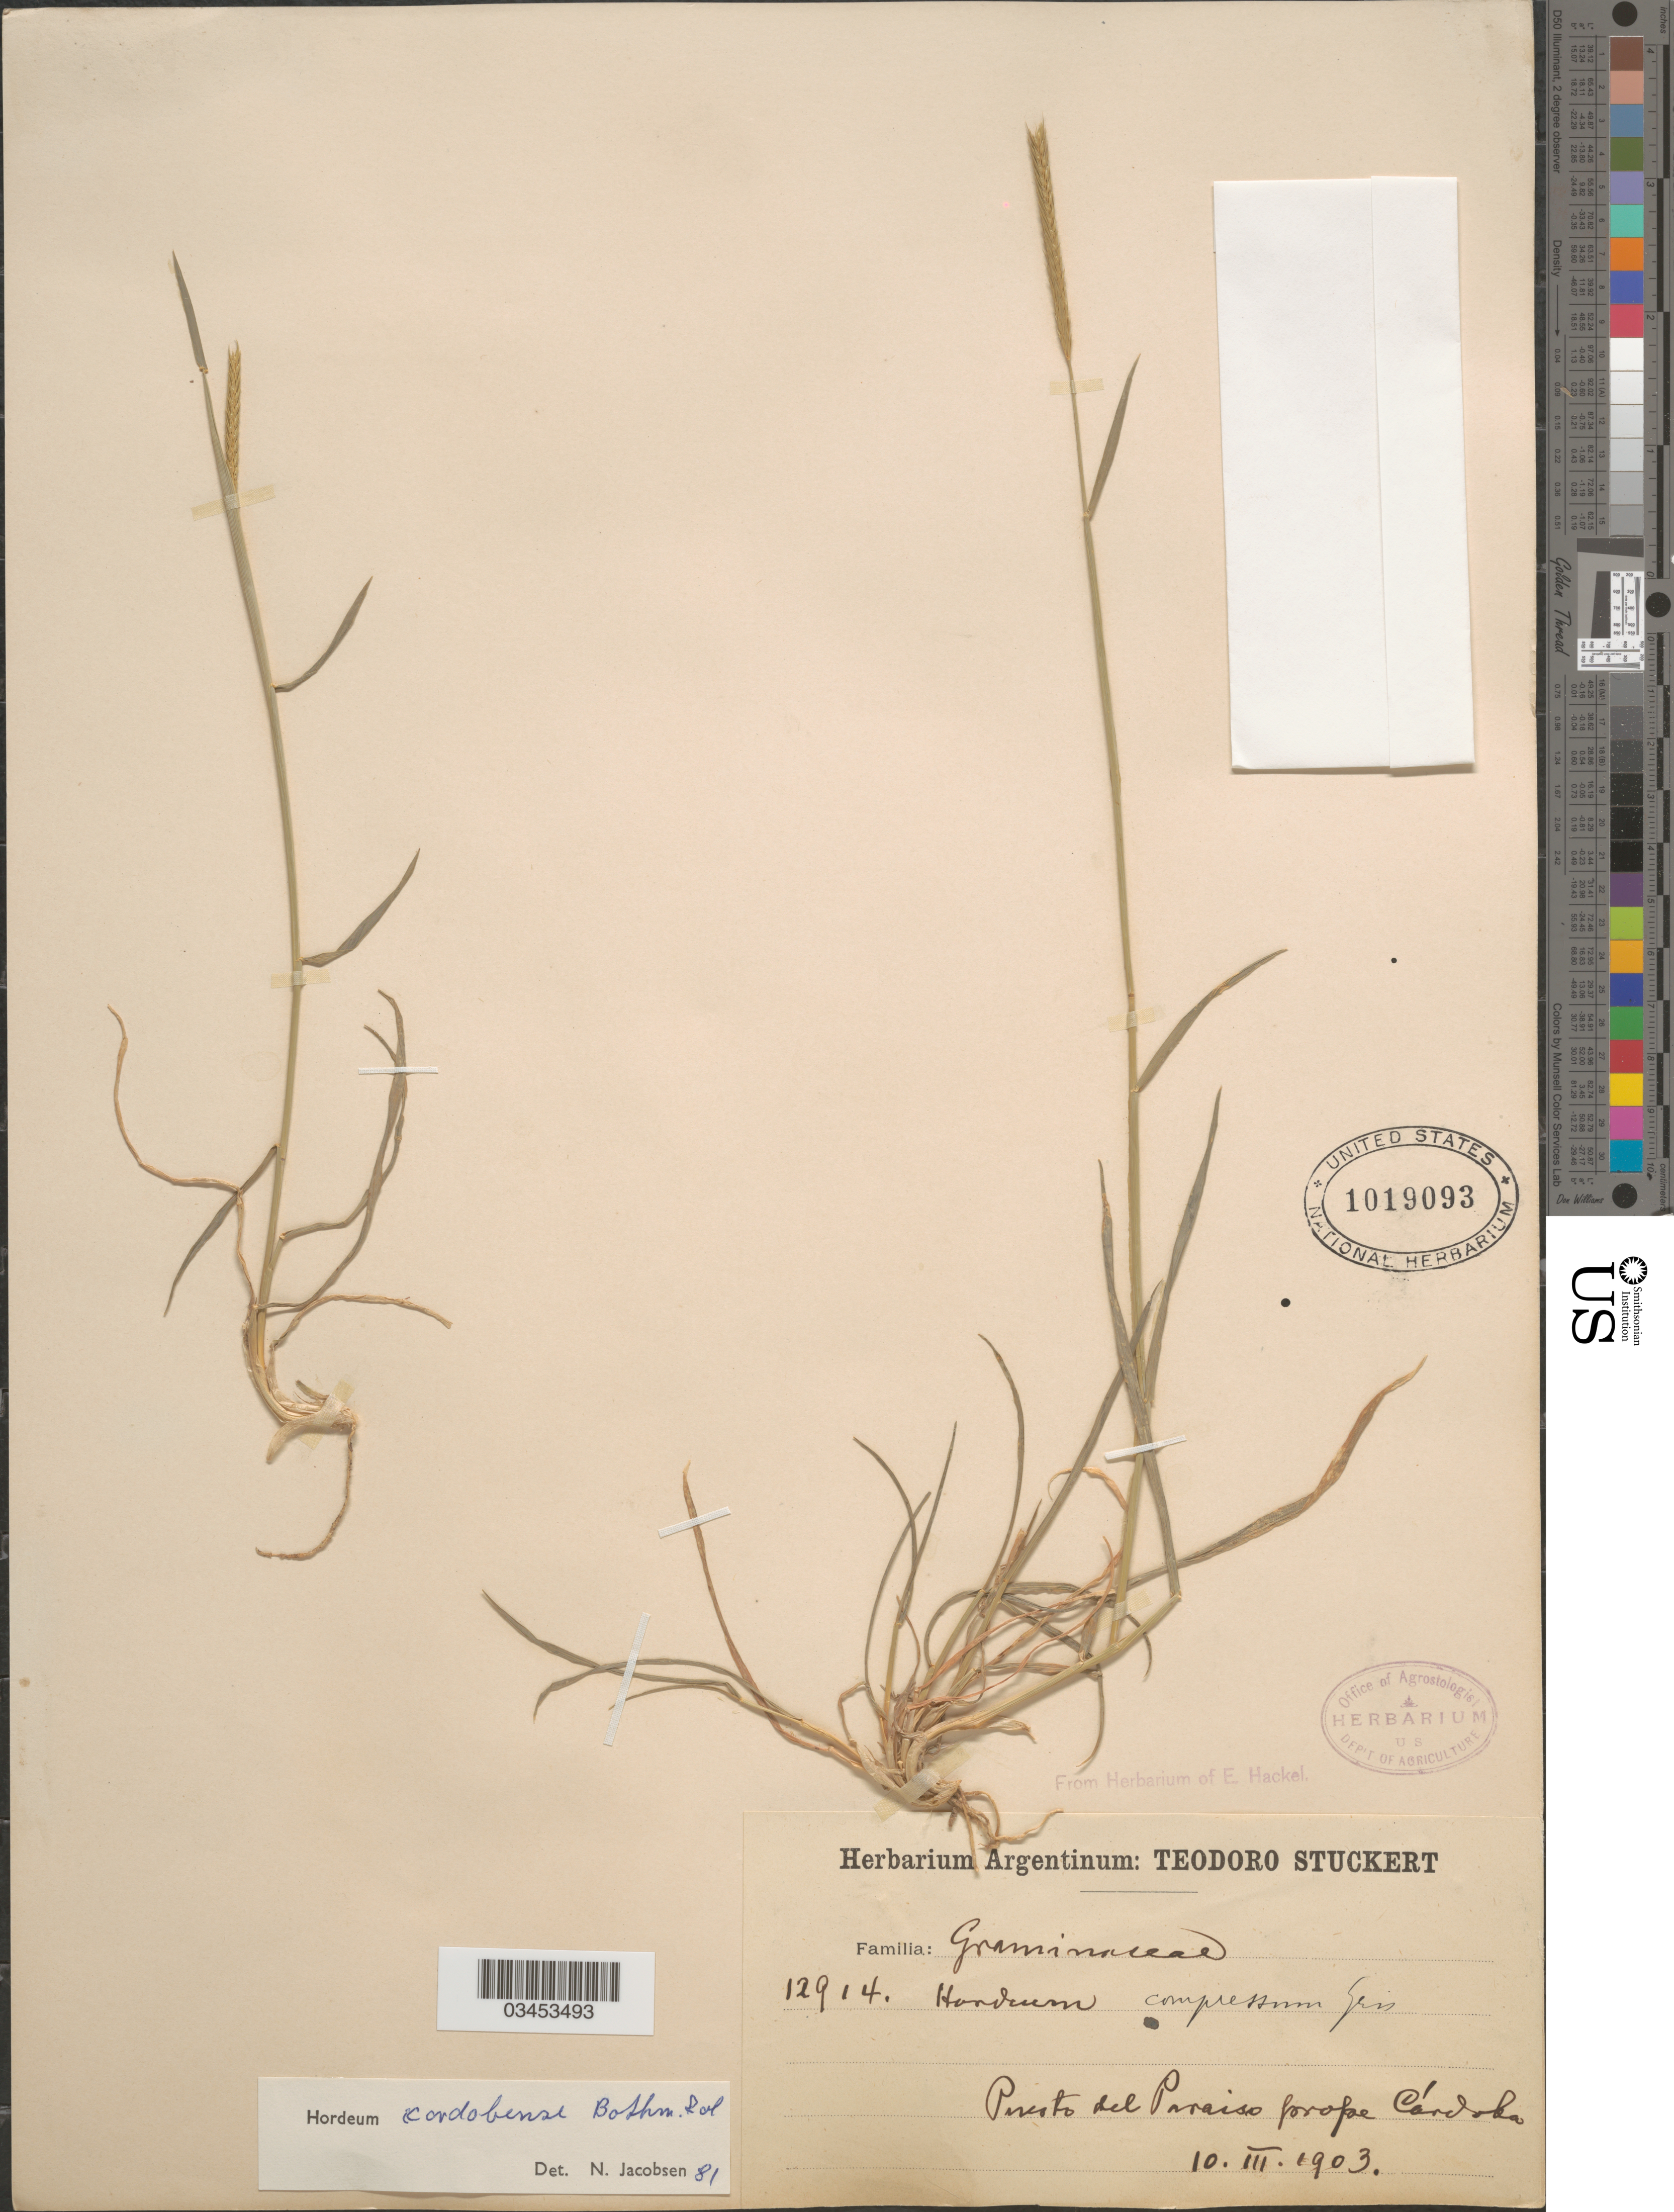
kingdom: Plantae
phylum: Tracheophyta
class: Liliopsida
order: Poales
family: Poaceae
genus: Hordeum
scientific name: Hordeum cordobense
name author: Bothmer et al.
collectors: Ex herb. Teodoro Stuckert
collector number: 12914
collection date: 1903-03-10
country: Argentina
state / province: Cordoba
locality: Puesto del Paraiso prope Córdoba.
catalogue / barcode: US 1019093